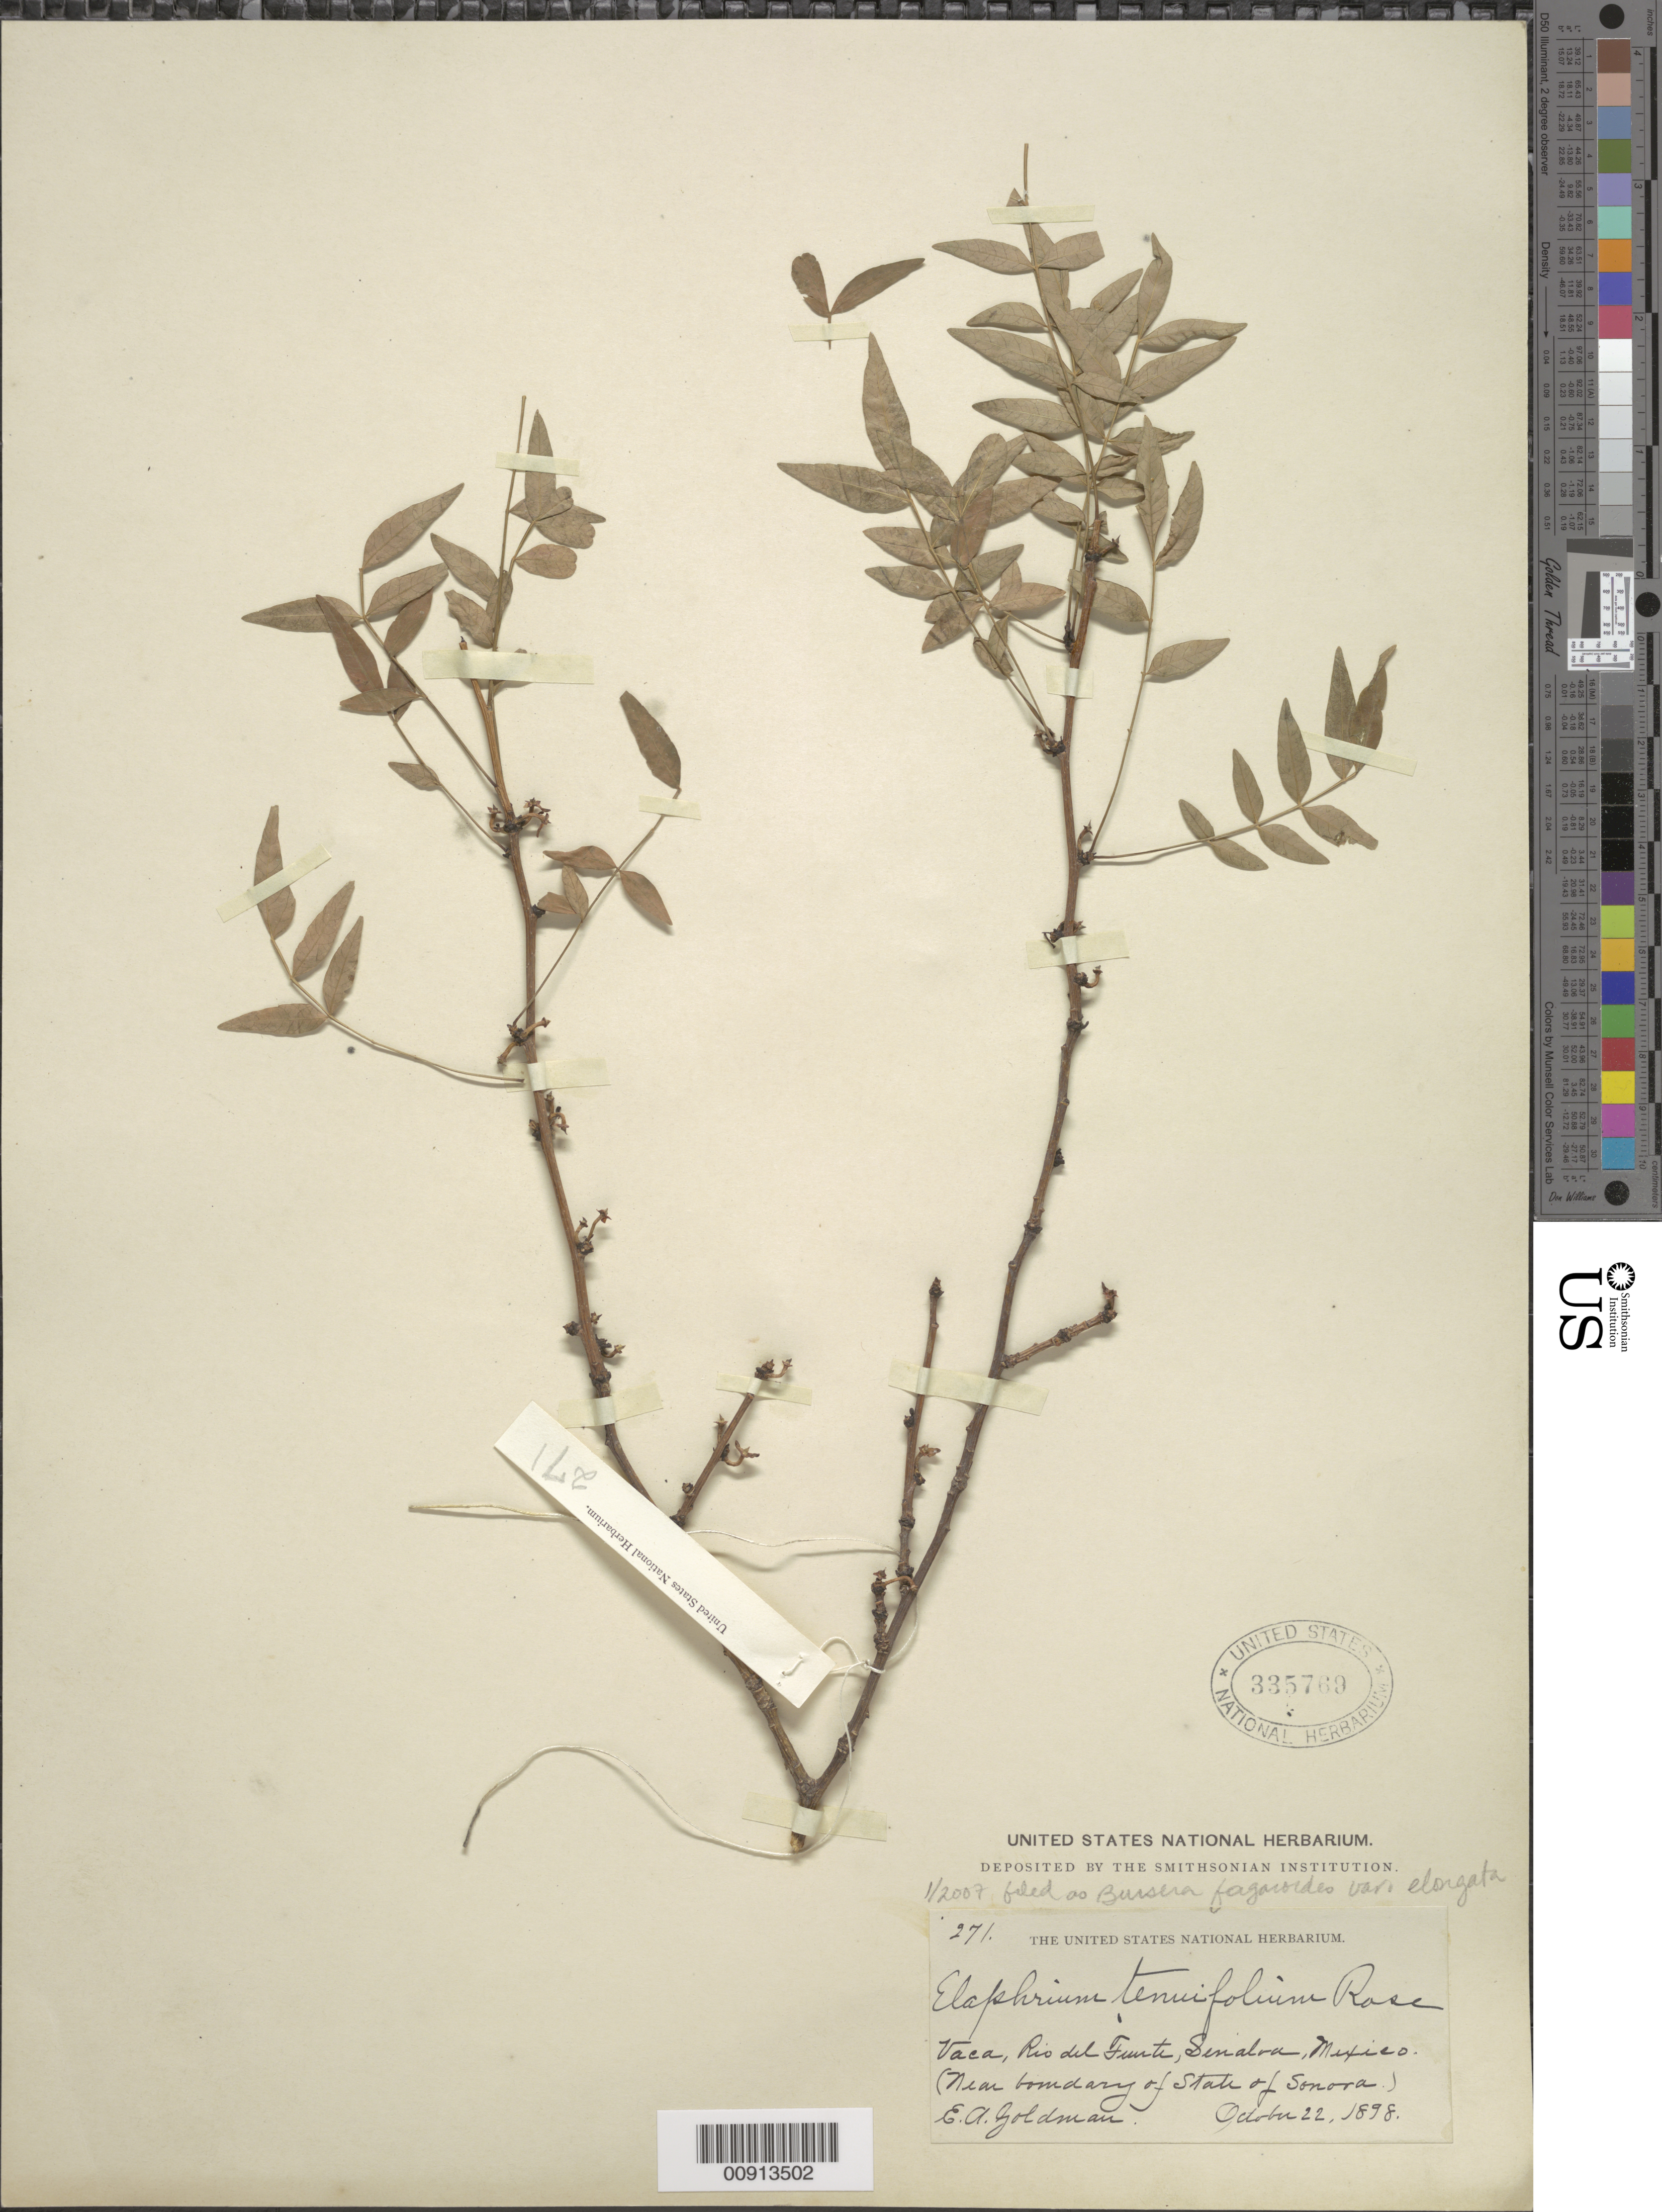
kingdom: Plantae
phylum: Tracheophyta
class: Magnoliopsida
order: Sapindales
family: Burseraceae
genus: Bursera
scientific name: Bursera fagaroides var. elongata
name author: (Kunth) Engl.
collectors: E. A. Goldman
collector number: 271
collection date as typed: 22 Oct 1898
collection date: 1898-10-22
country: Mexico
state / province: Sinaloa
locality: Vaca, Río del Fuerte, Sinaloa (Near boundary of State of Sonora).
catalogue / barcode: US 335769